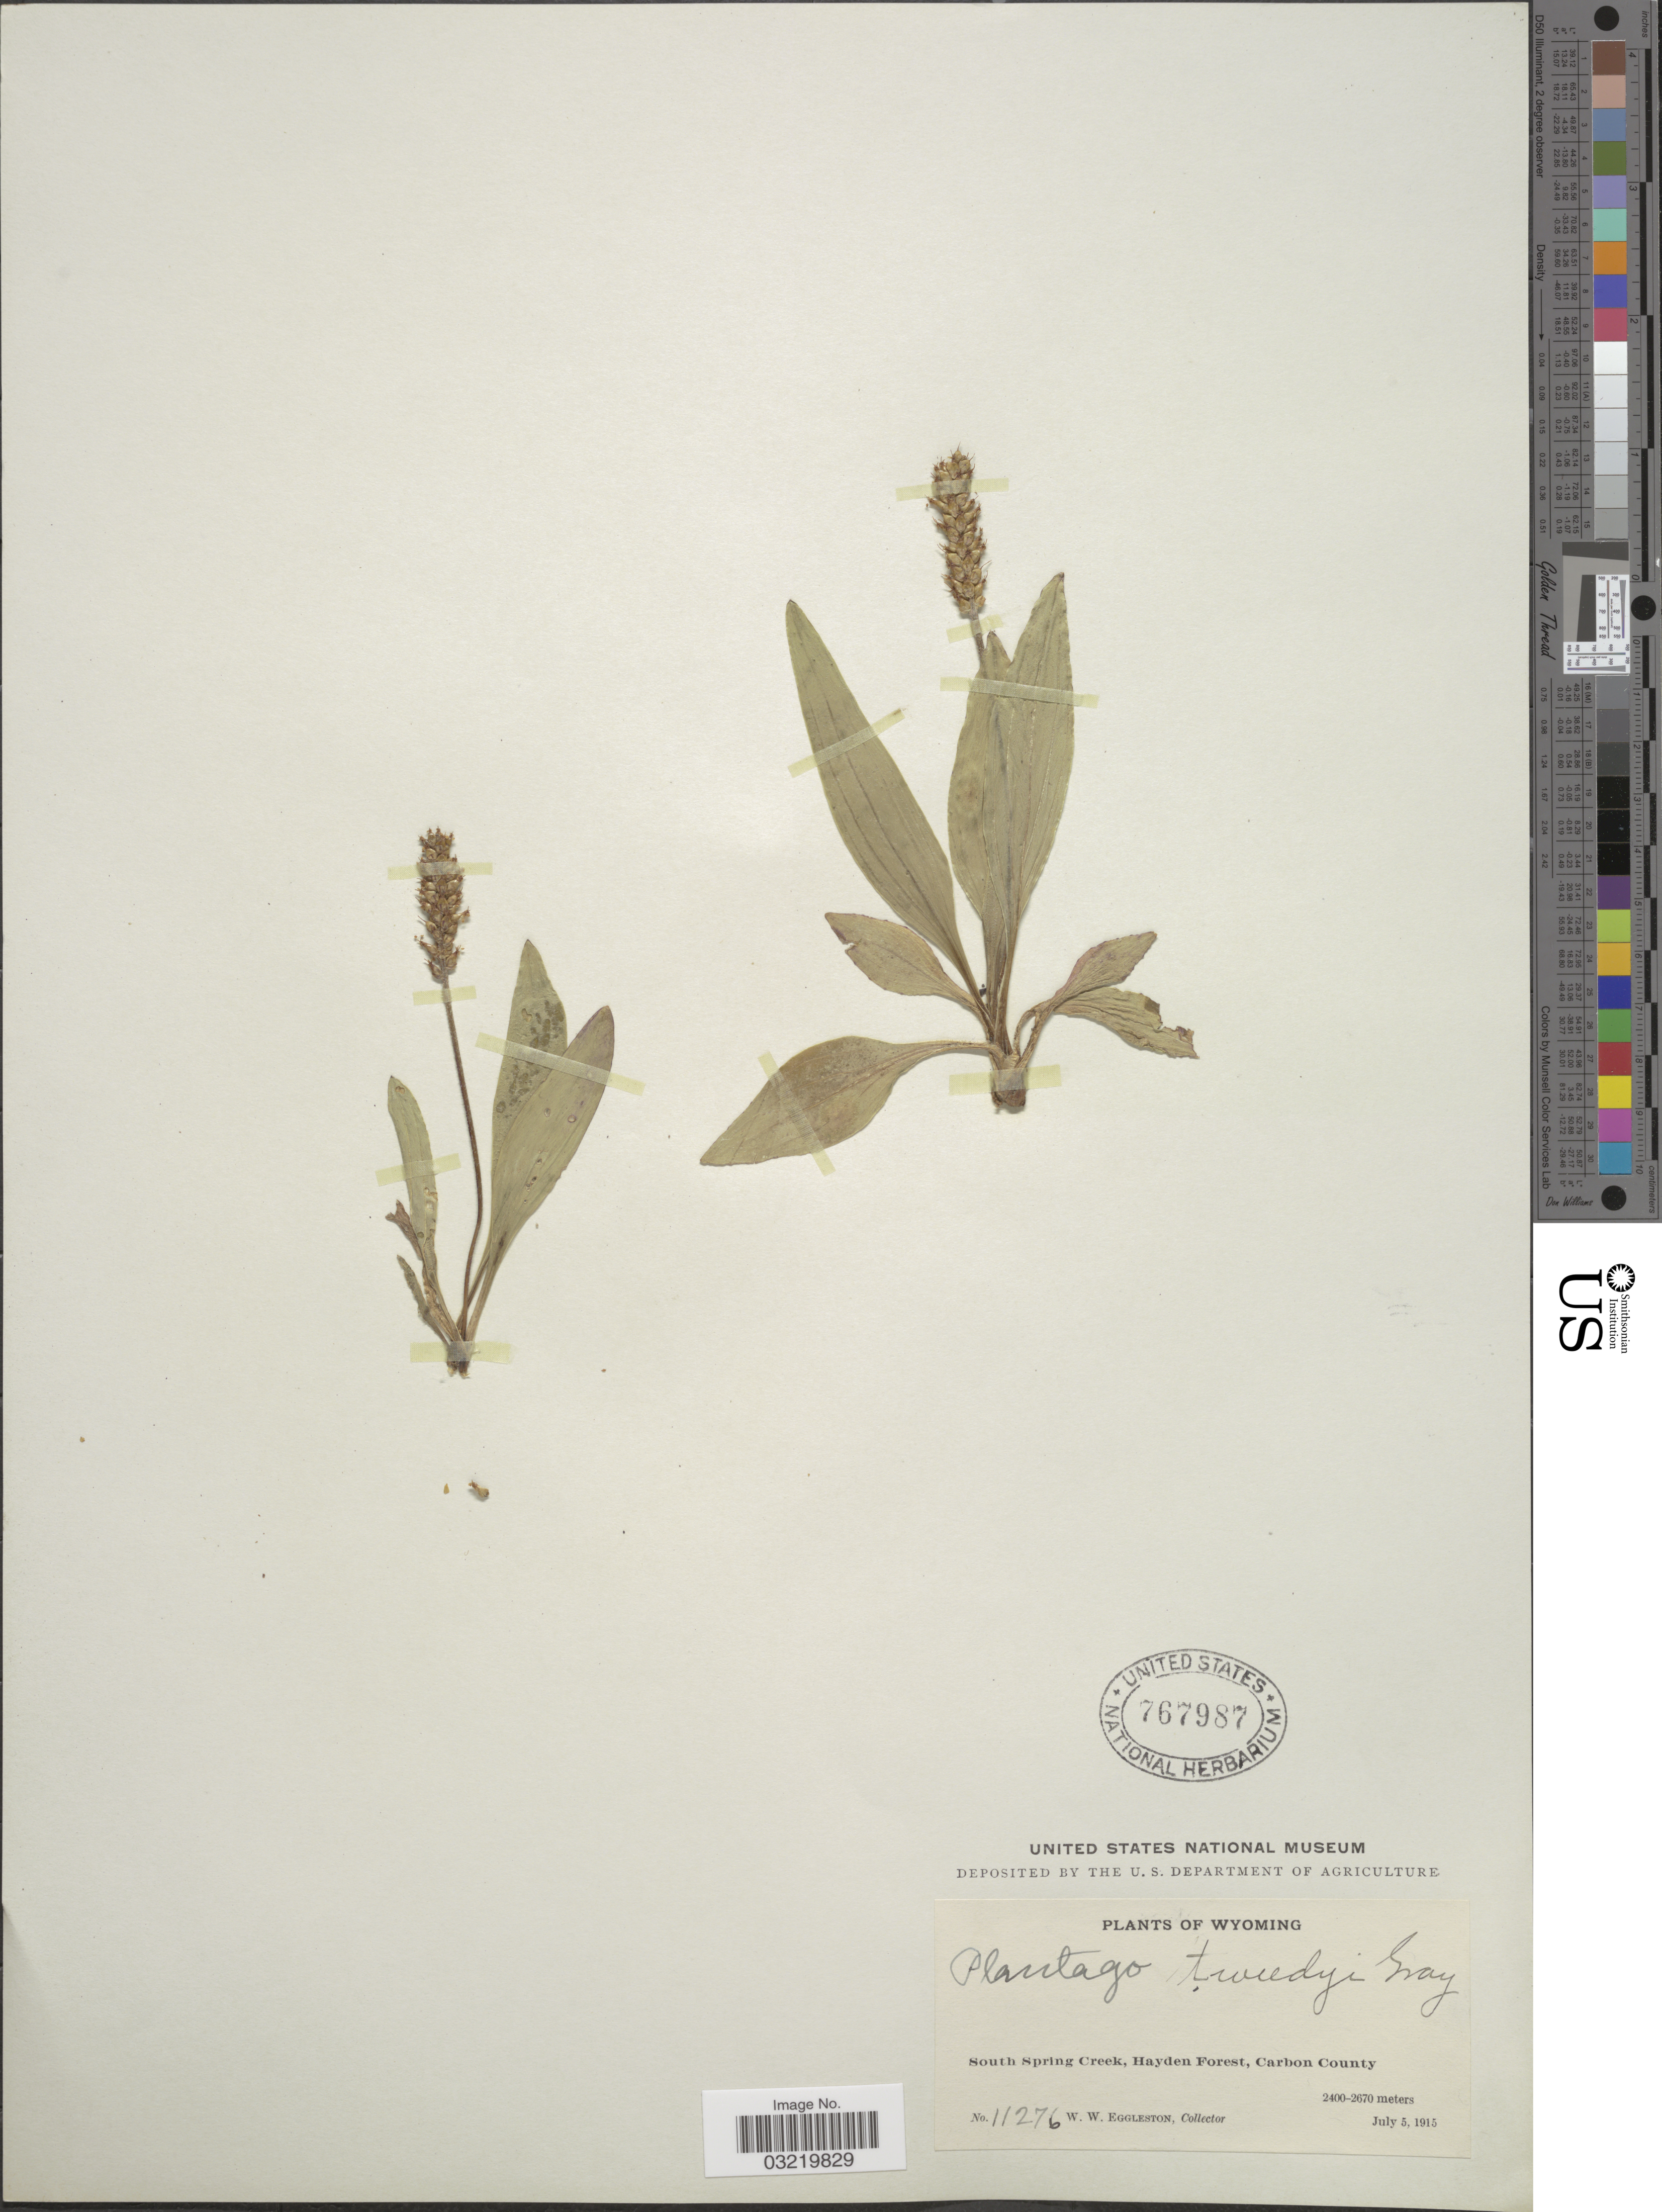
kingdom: Plantae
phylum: Tracheophyta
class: Magnoliopsida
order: Lamiales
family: Plantaginaceae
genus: Plantago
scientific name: Plantago tweedyi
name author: A. Gray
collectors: W. W. Eggleston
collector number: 11276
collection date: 1915-07-05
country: United States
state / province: Wyoming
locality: South Spring Creek, Hayden Forest, Carbon County.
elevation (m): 2400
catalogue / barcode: US 767987